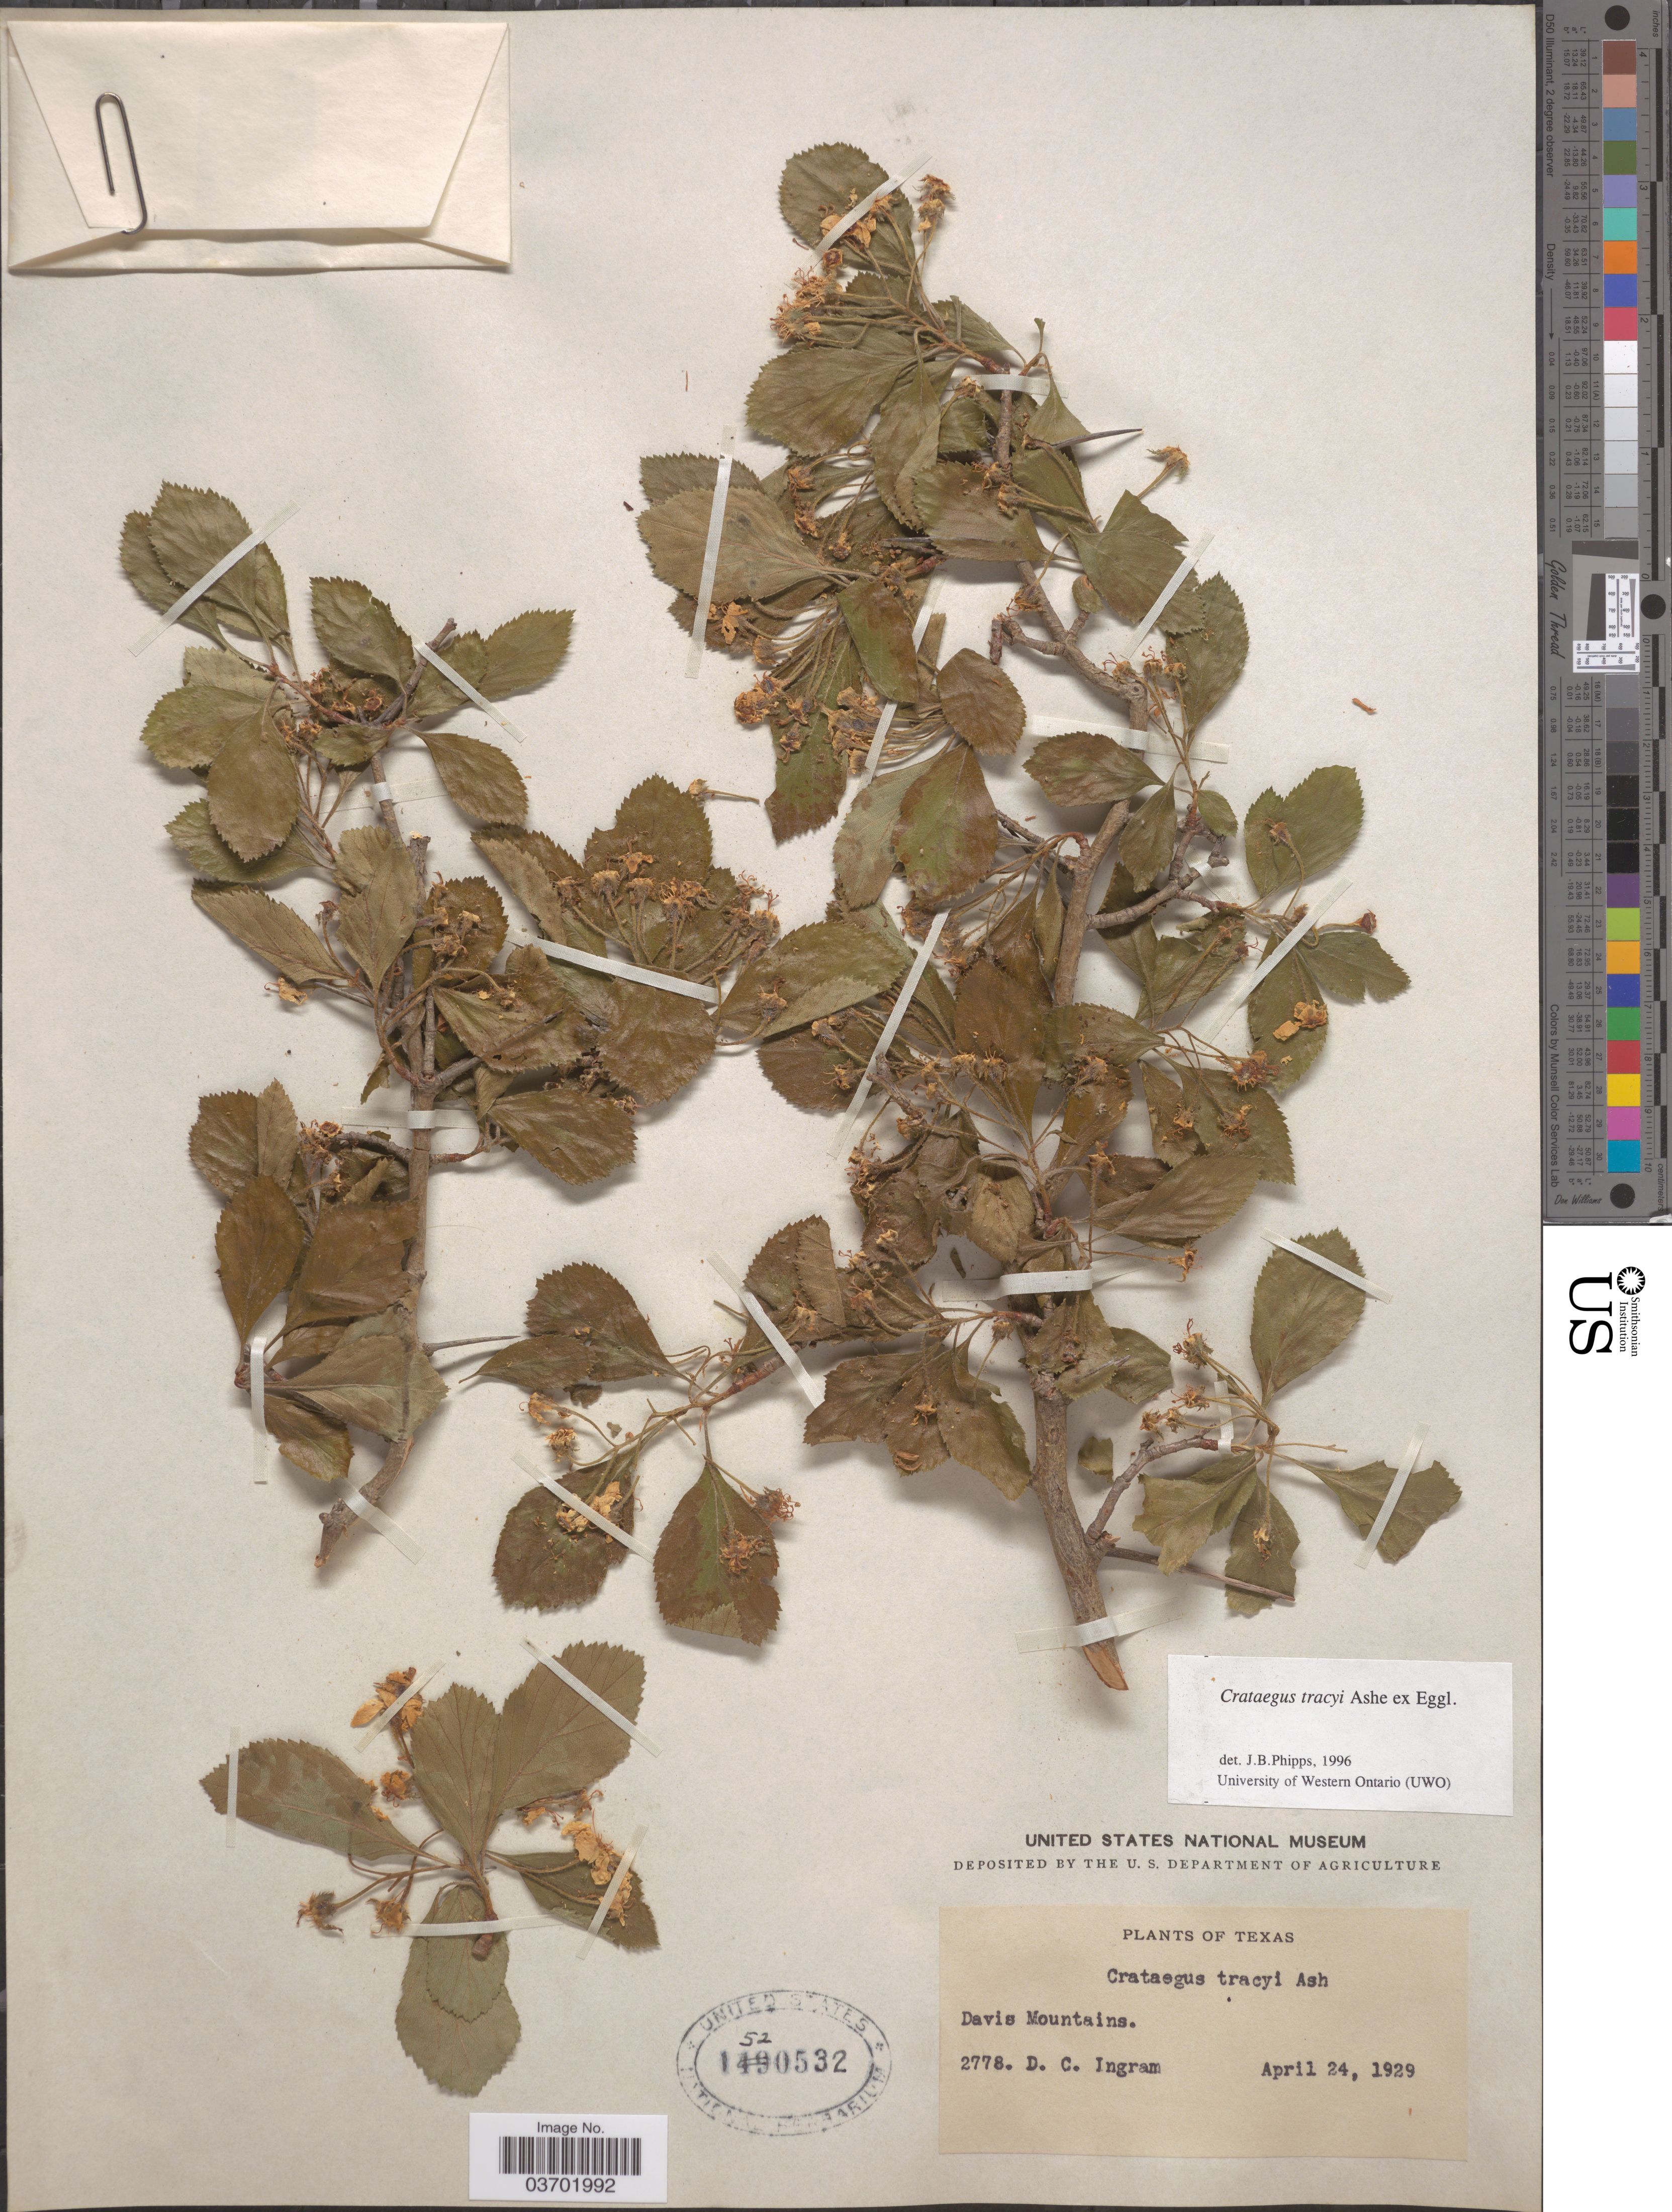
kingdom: Plantae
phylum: Tracheophyta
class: Magnoliopsida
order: Rosales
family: Rosaceae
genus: Crataegus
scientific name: Crataegus tracyi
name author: Ashe ex Eggl.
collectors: D. C. Ingram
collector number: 2778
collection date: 1929-04-24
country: United States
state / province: Texas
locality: Davis Mountains.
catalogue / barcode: US 1520532